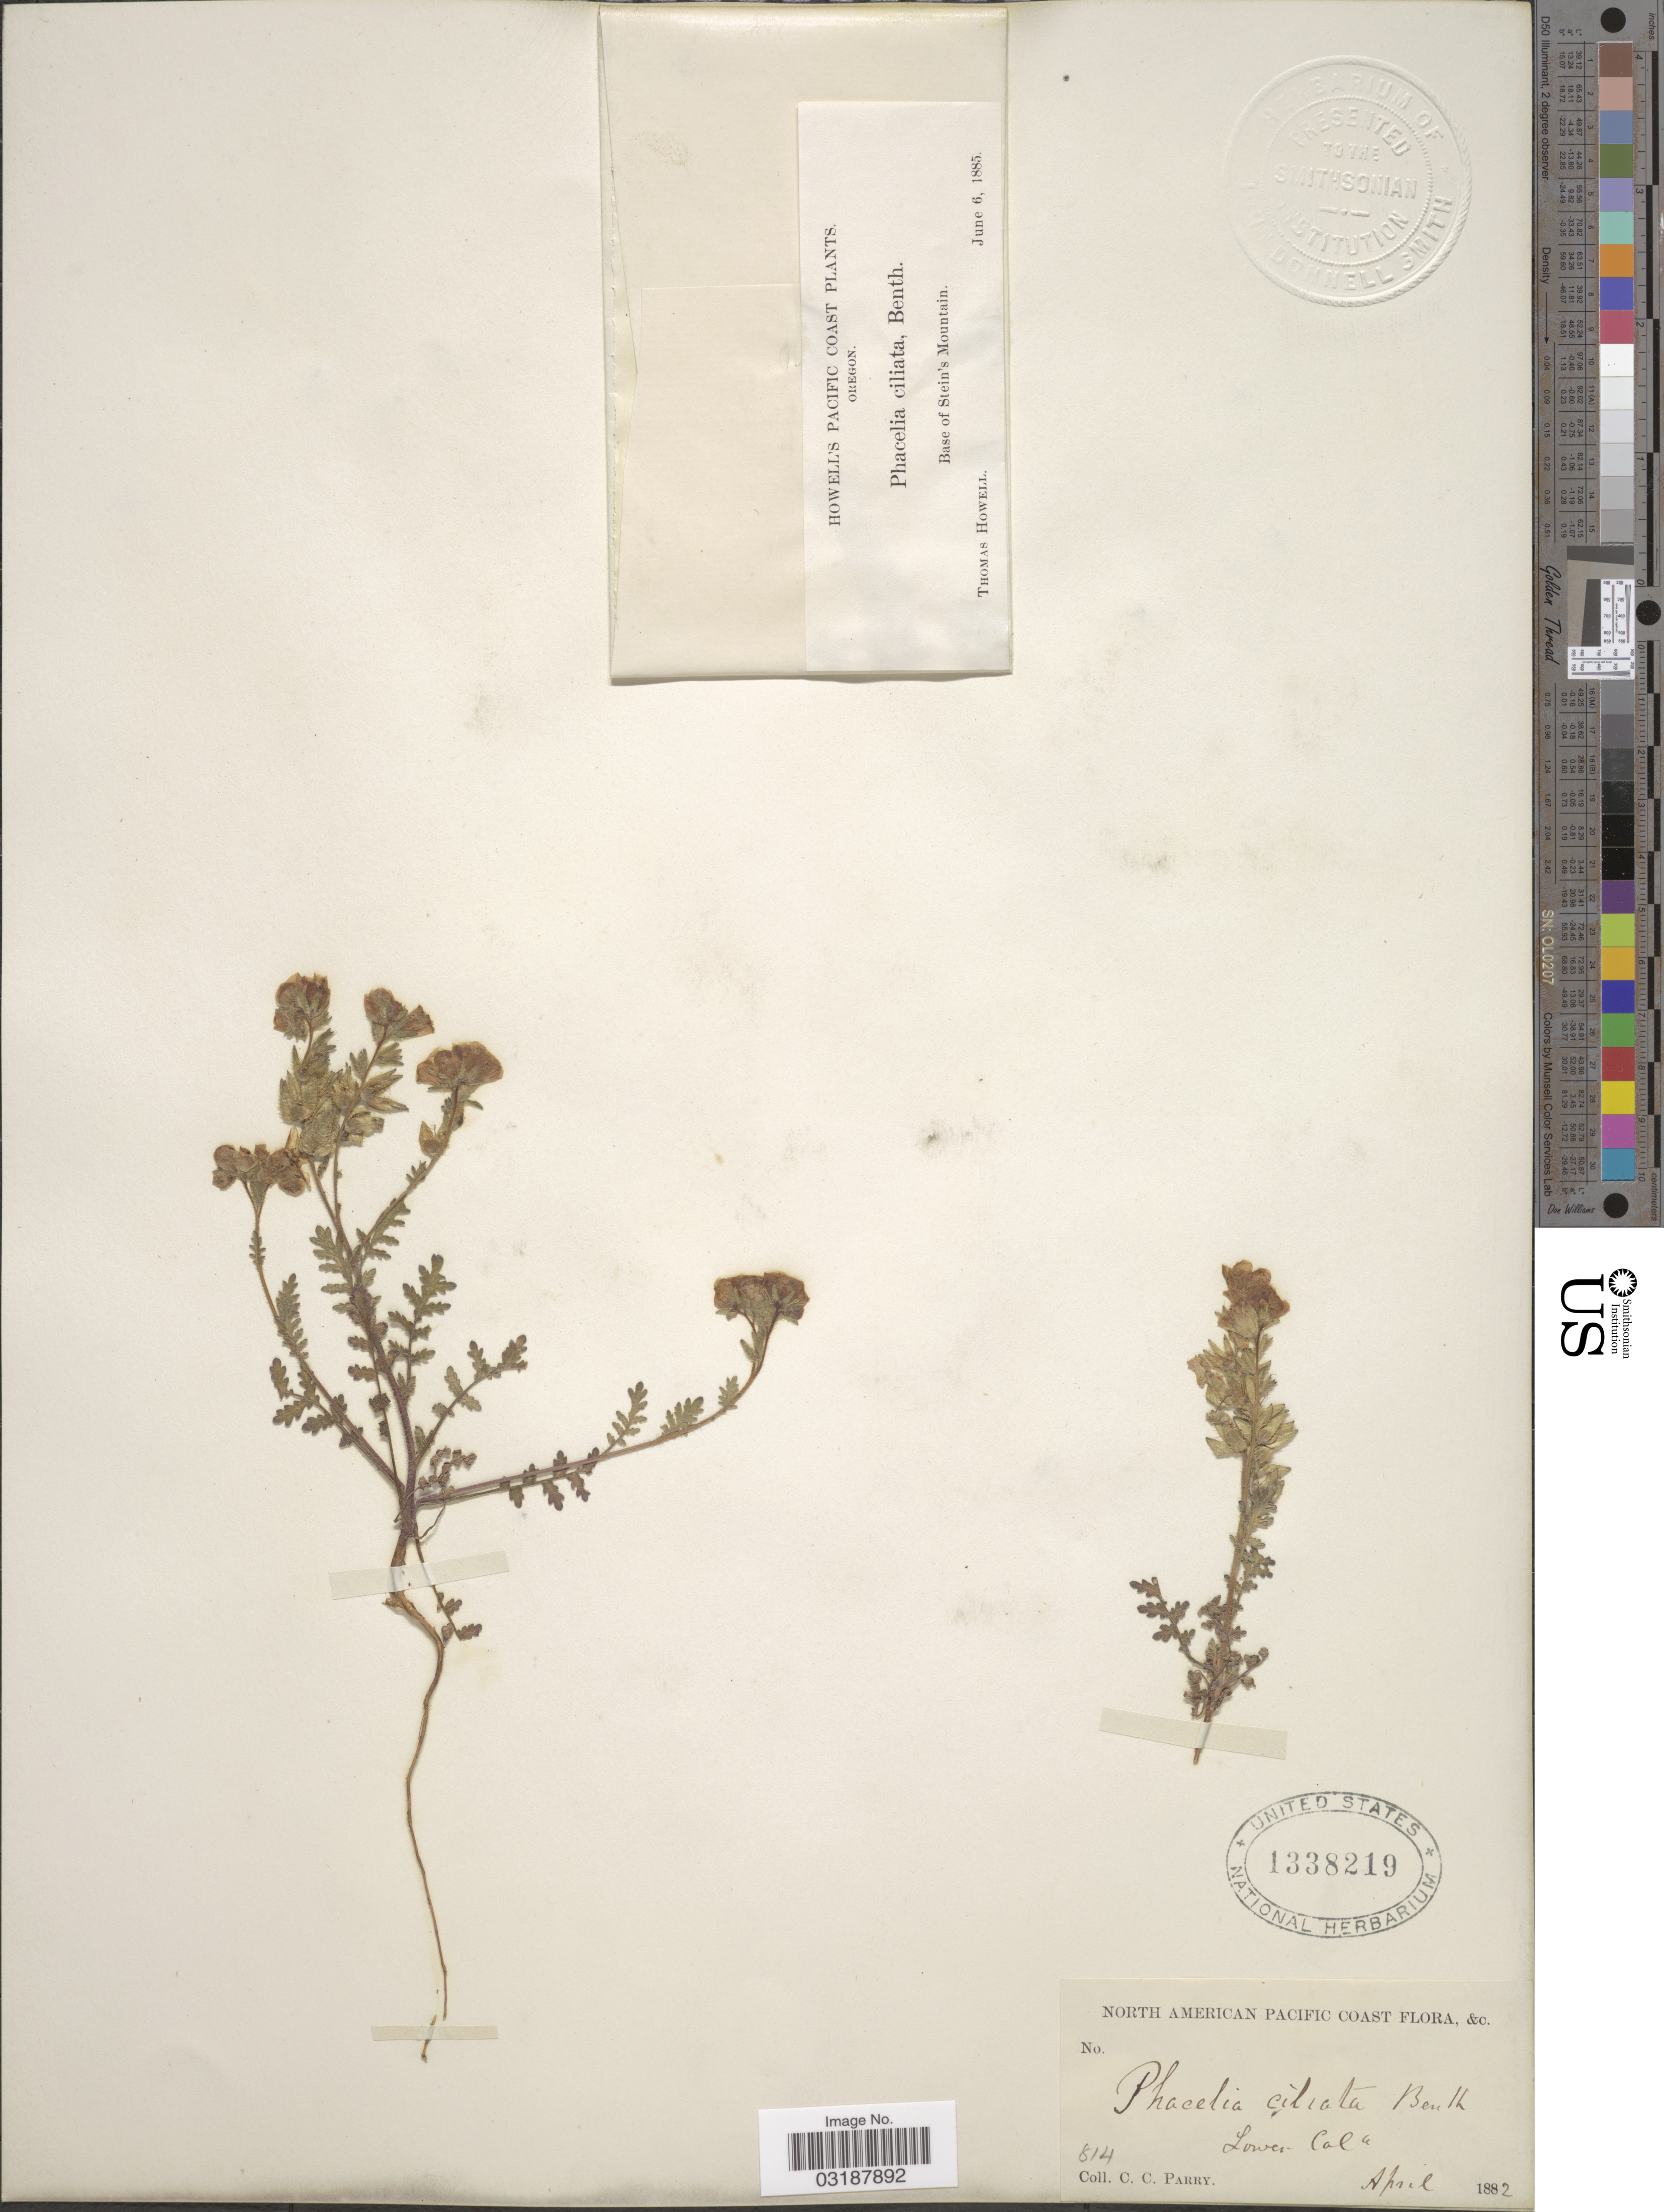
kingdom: Plantae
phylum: Tracheophyta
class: Magnoliopsida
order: Boraginales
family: Hydrophyllaceae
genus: Phacelia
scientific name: Phacelia ciliata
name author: Benth.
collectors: T. Howell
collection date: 1885-06-06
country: United States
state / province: Oregon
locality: Pacific Coast, Base of Stein's Mountain.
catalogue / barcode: US 1338219-2